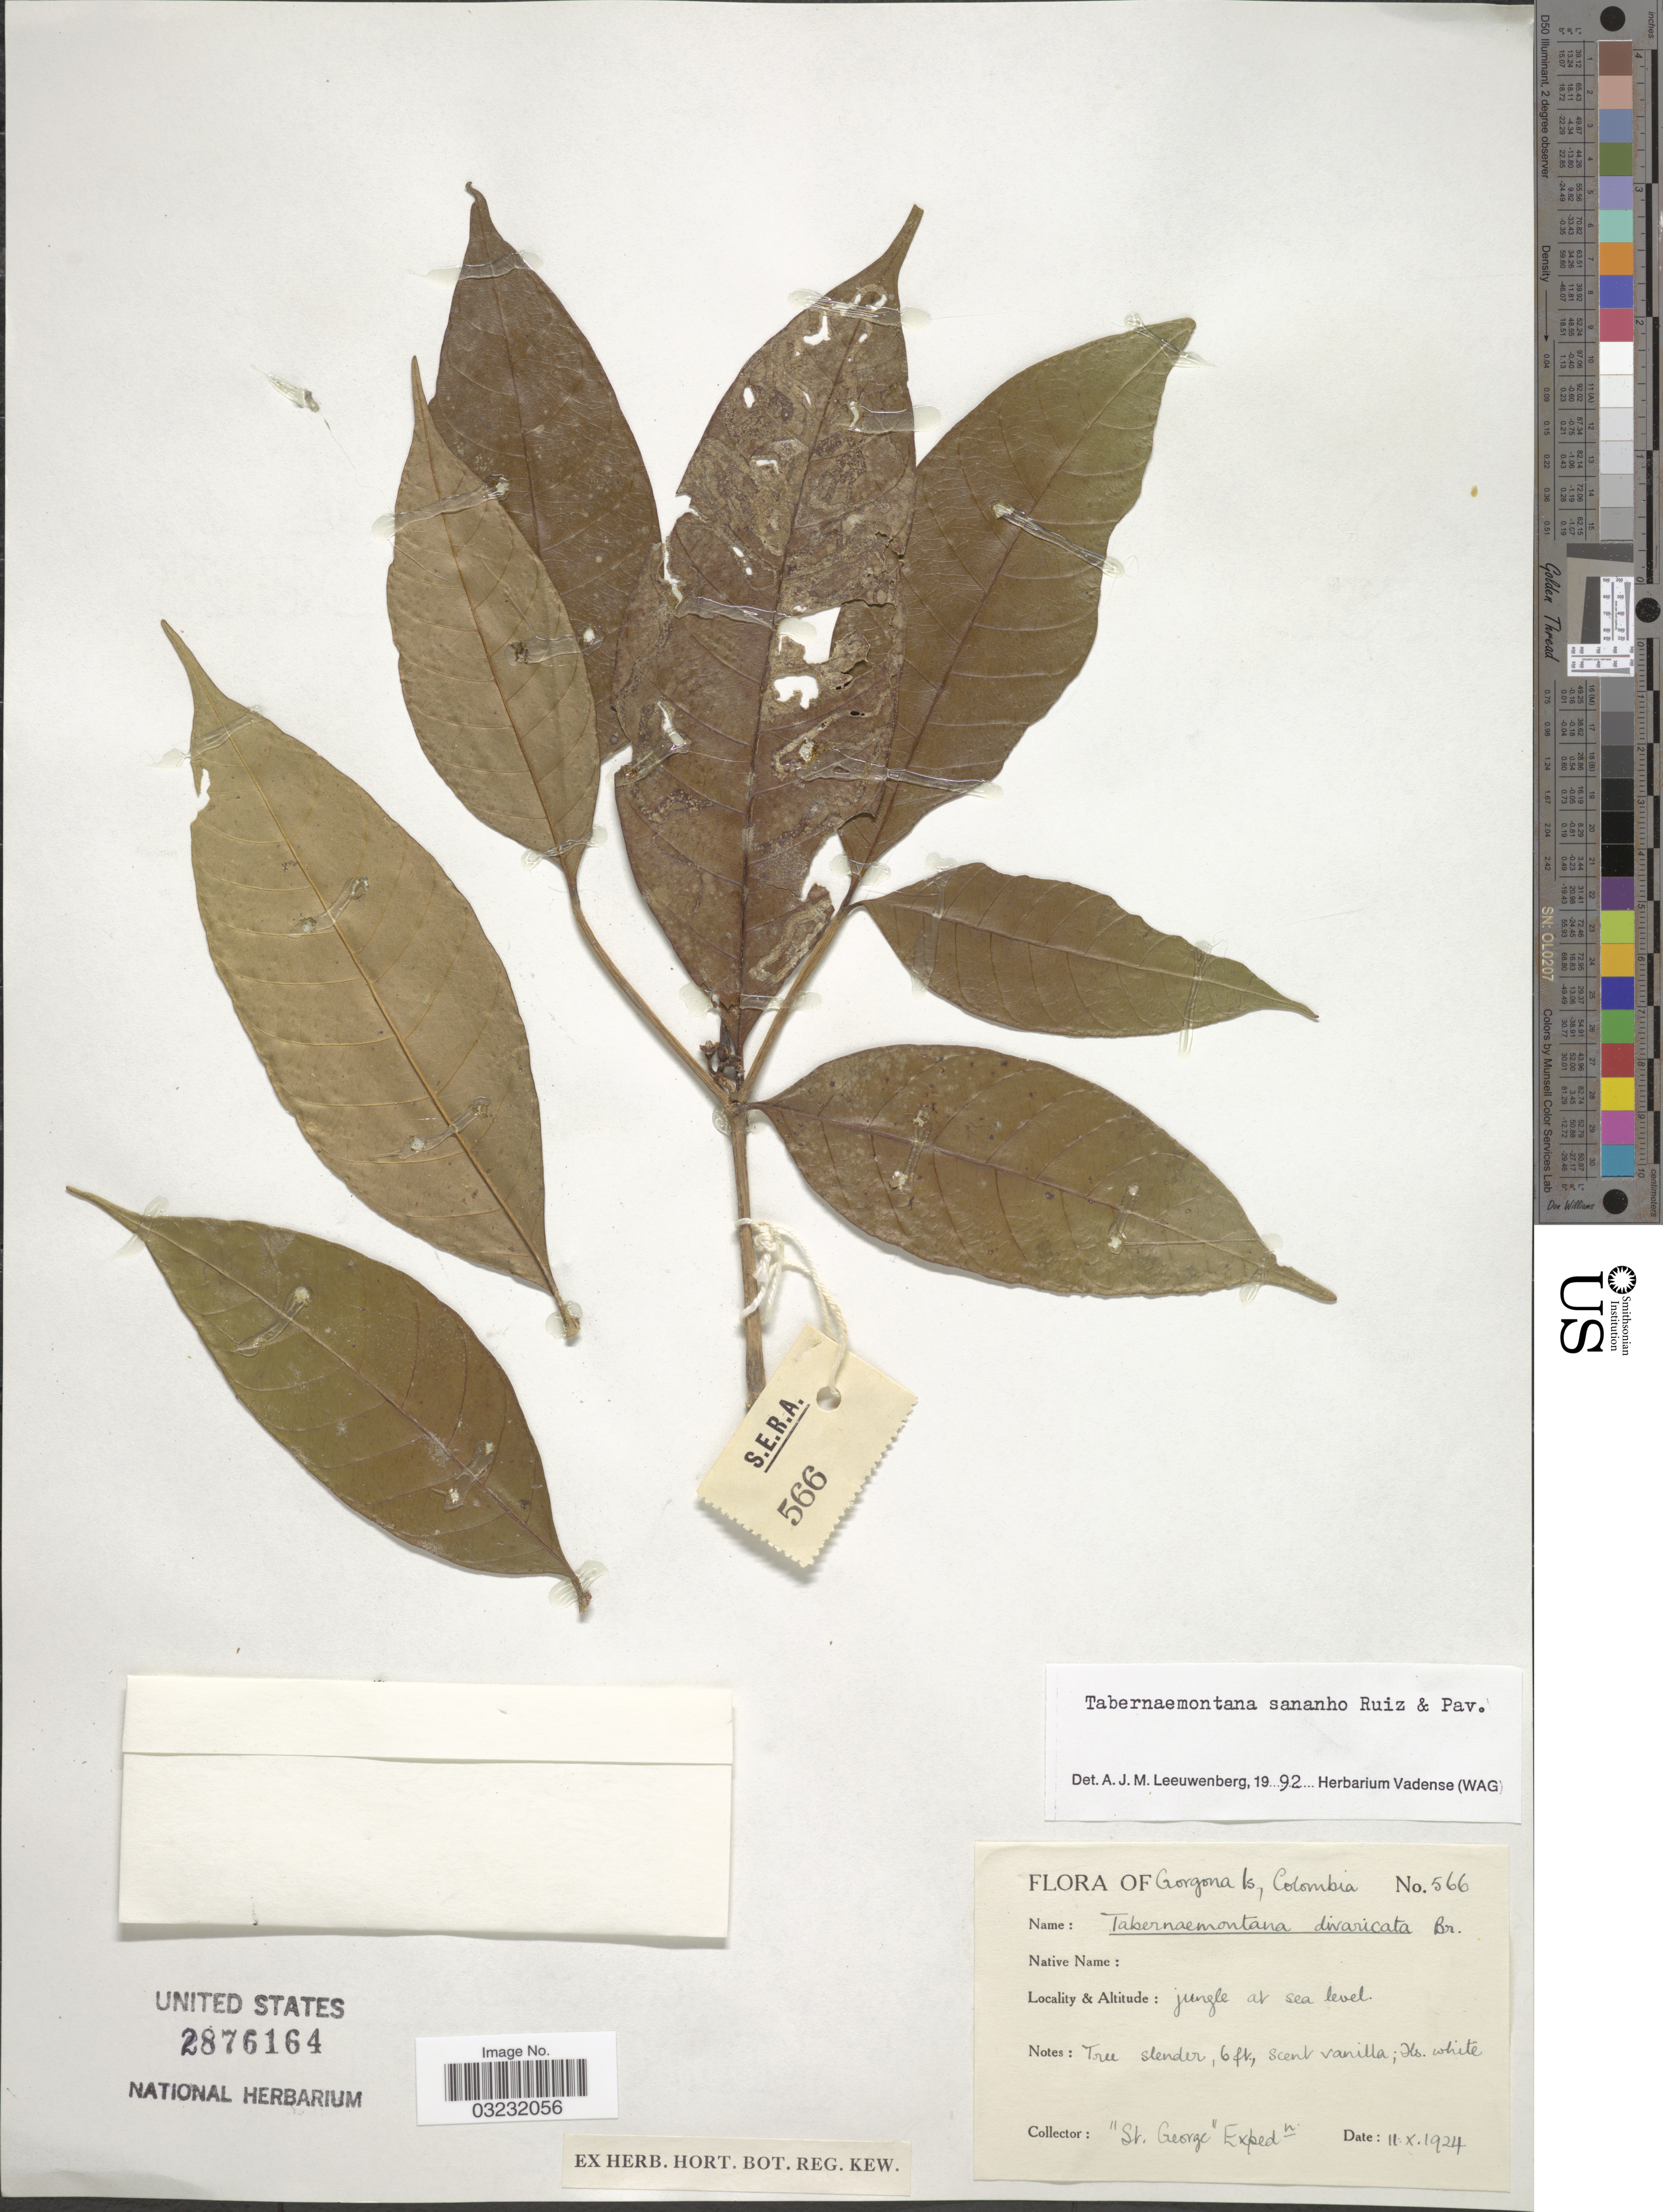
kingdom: Plantae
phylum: Tracheophyta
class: Magnoliopsida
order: Gentianales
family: Apocynaceae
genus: Tabernaemontana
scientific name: Tabernaemontana sananho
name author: Ruiz & Pav.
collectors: St. George Exped.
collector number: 566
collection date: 1924-10-11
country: Colombia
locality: Gorgona Is.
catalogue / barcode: US 2876164